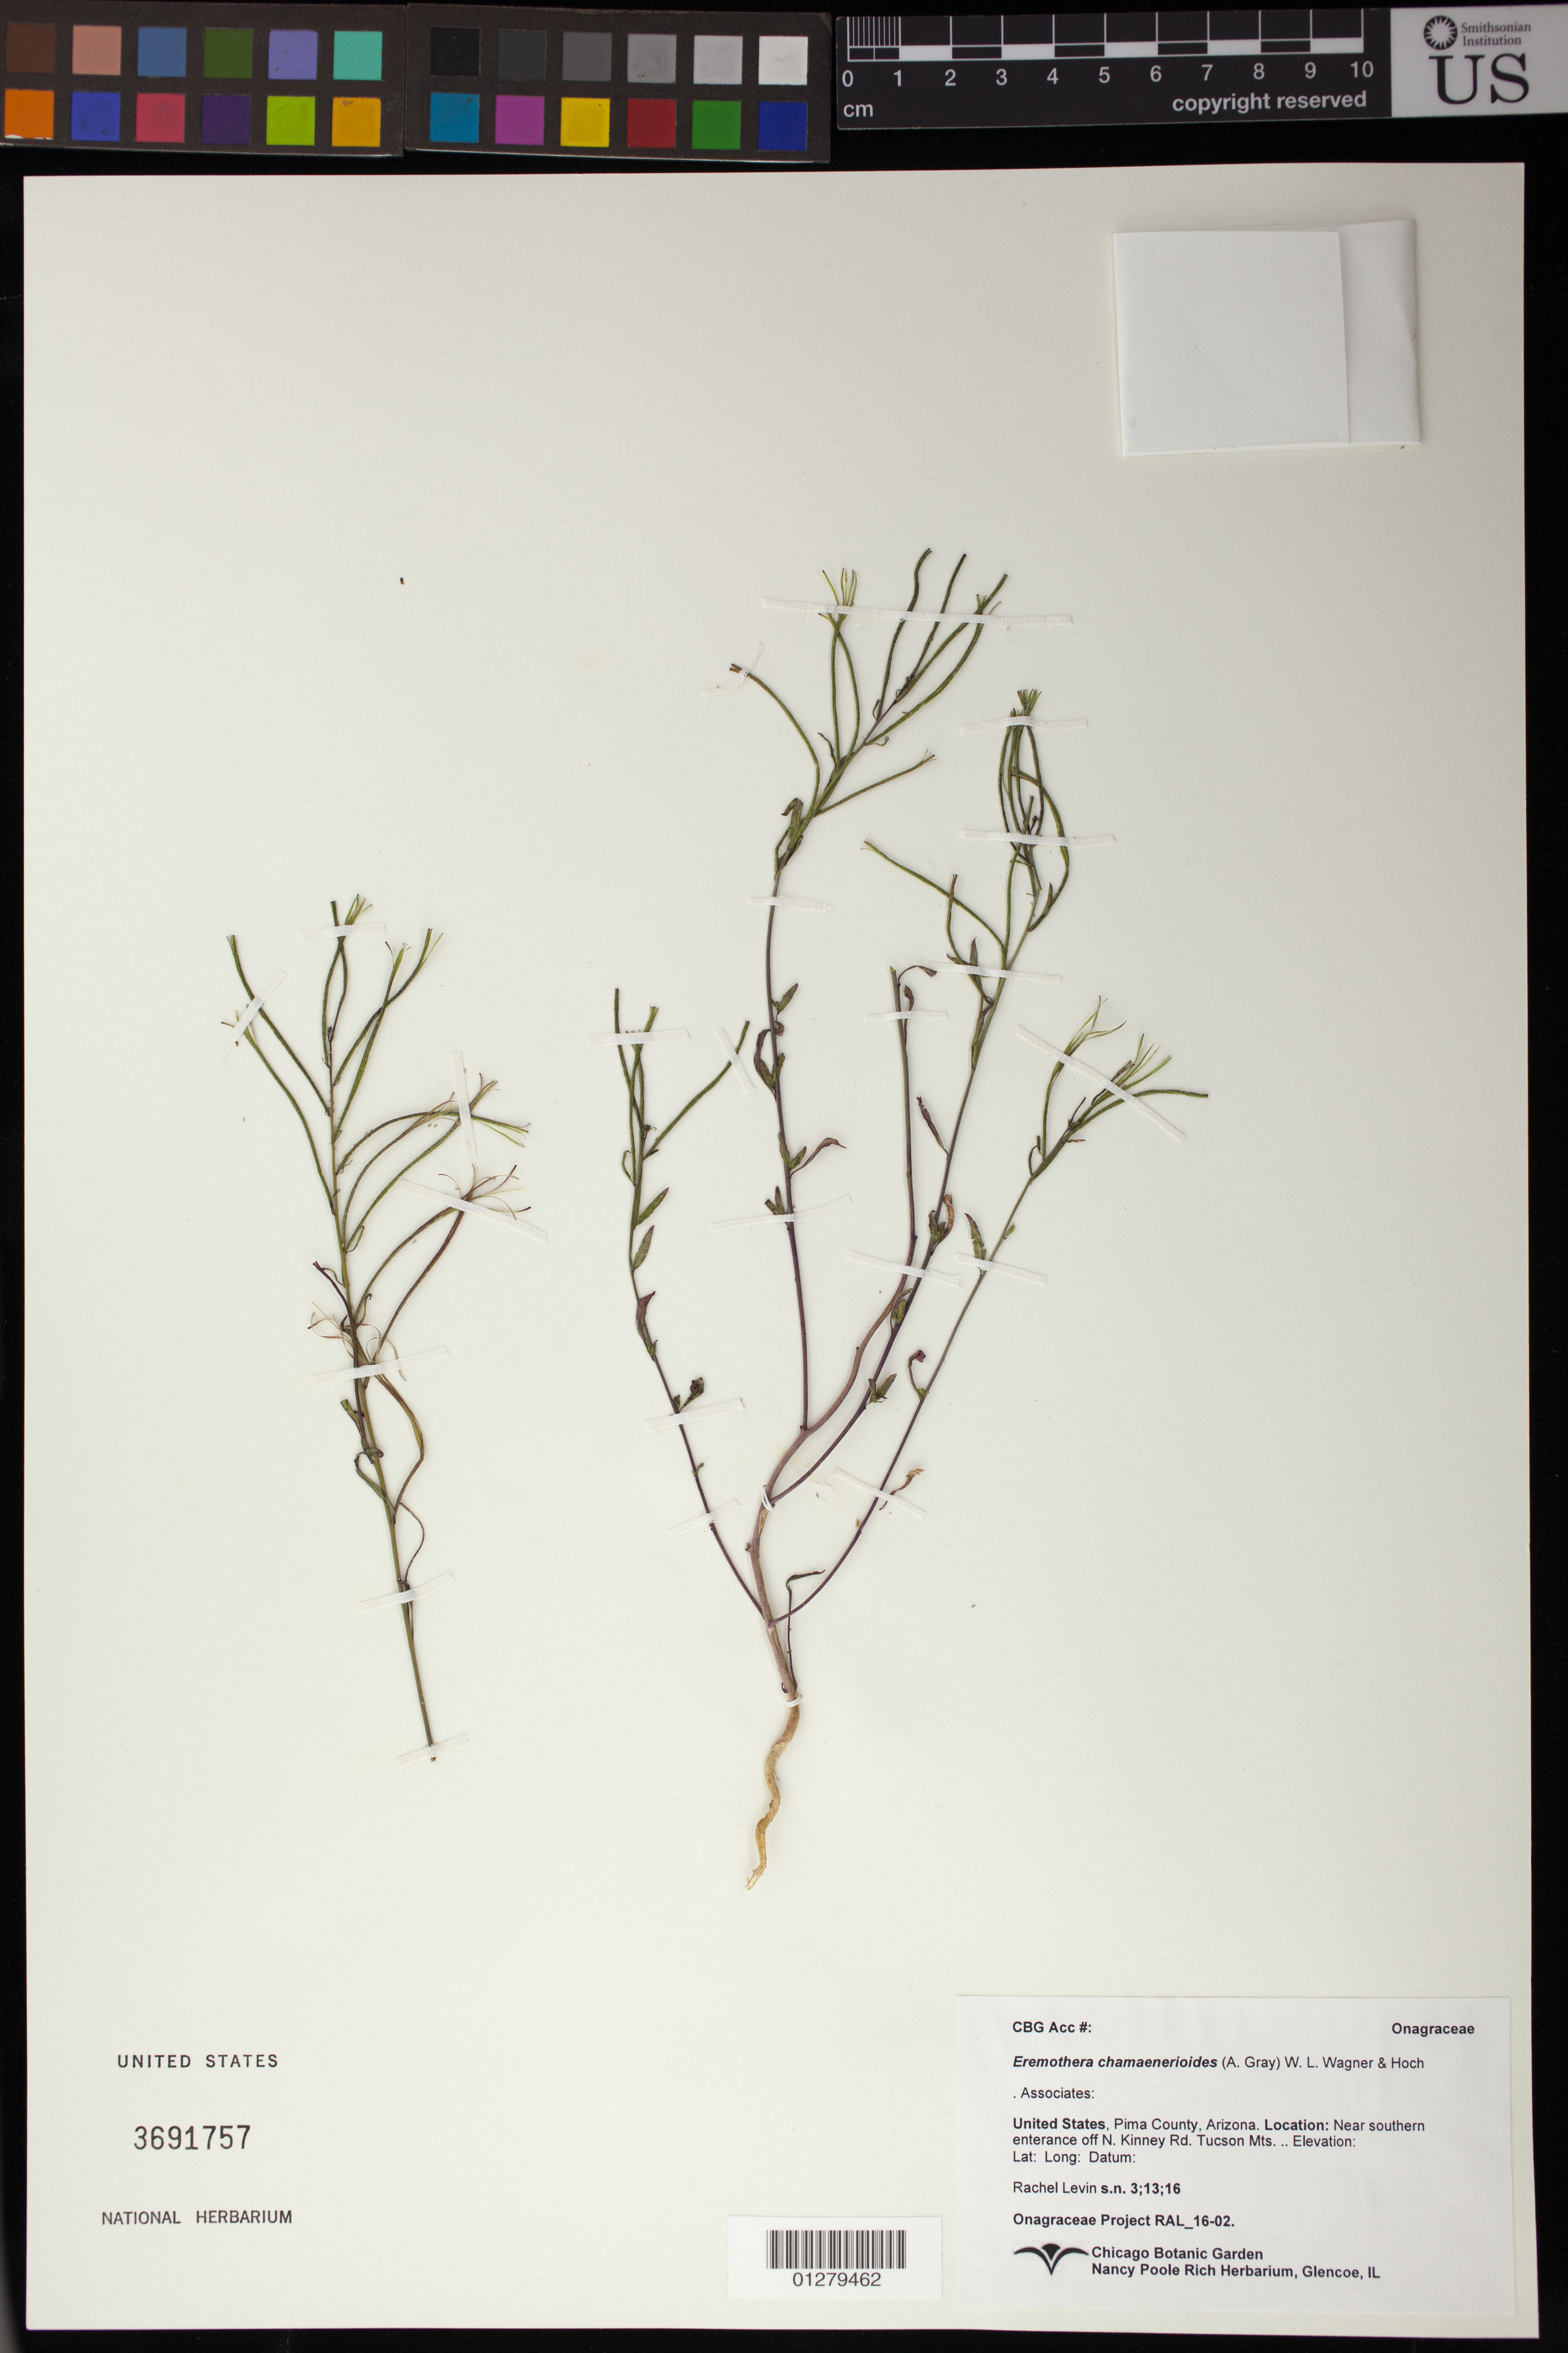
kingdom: Plantae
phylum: Tracheophyta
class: Magnoliopsida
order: Myrtales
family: Onagraceae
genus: Eremothera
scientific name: Eremothera chamaenerioides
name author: (A. Gray) W.L. Wagner & Hoch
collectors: R. A. Levin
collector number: RAL 16-02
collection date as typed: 3/13/16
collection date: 2016-03-13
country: United States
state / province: Arizona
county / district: Maricopa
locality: Tucson, Kings Canyon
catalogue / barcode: US 3691757